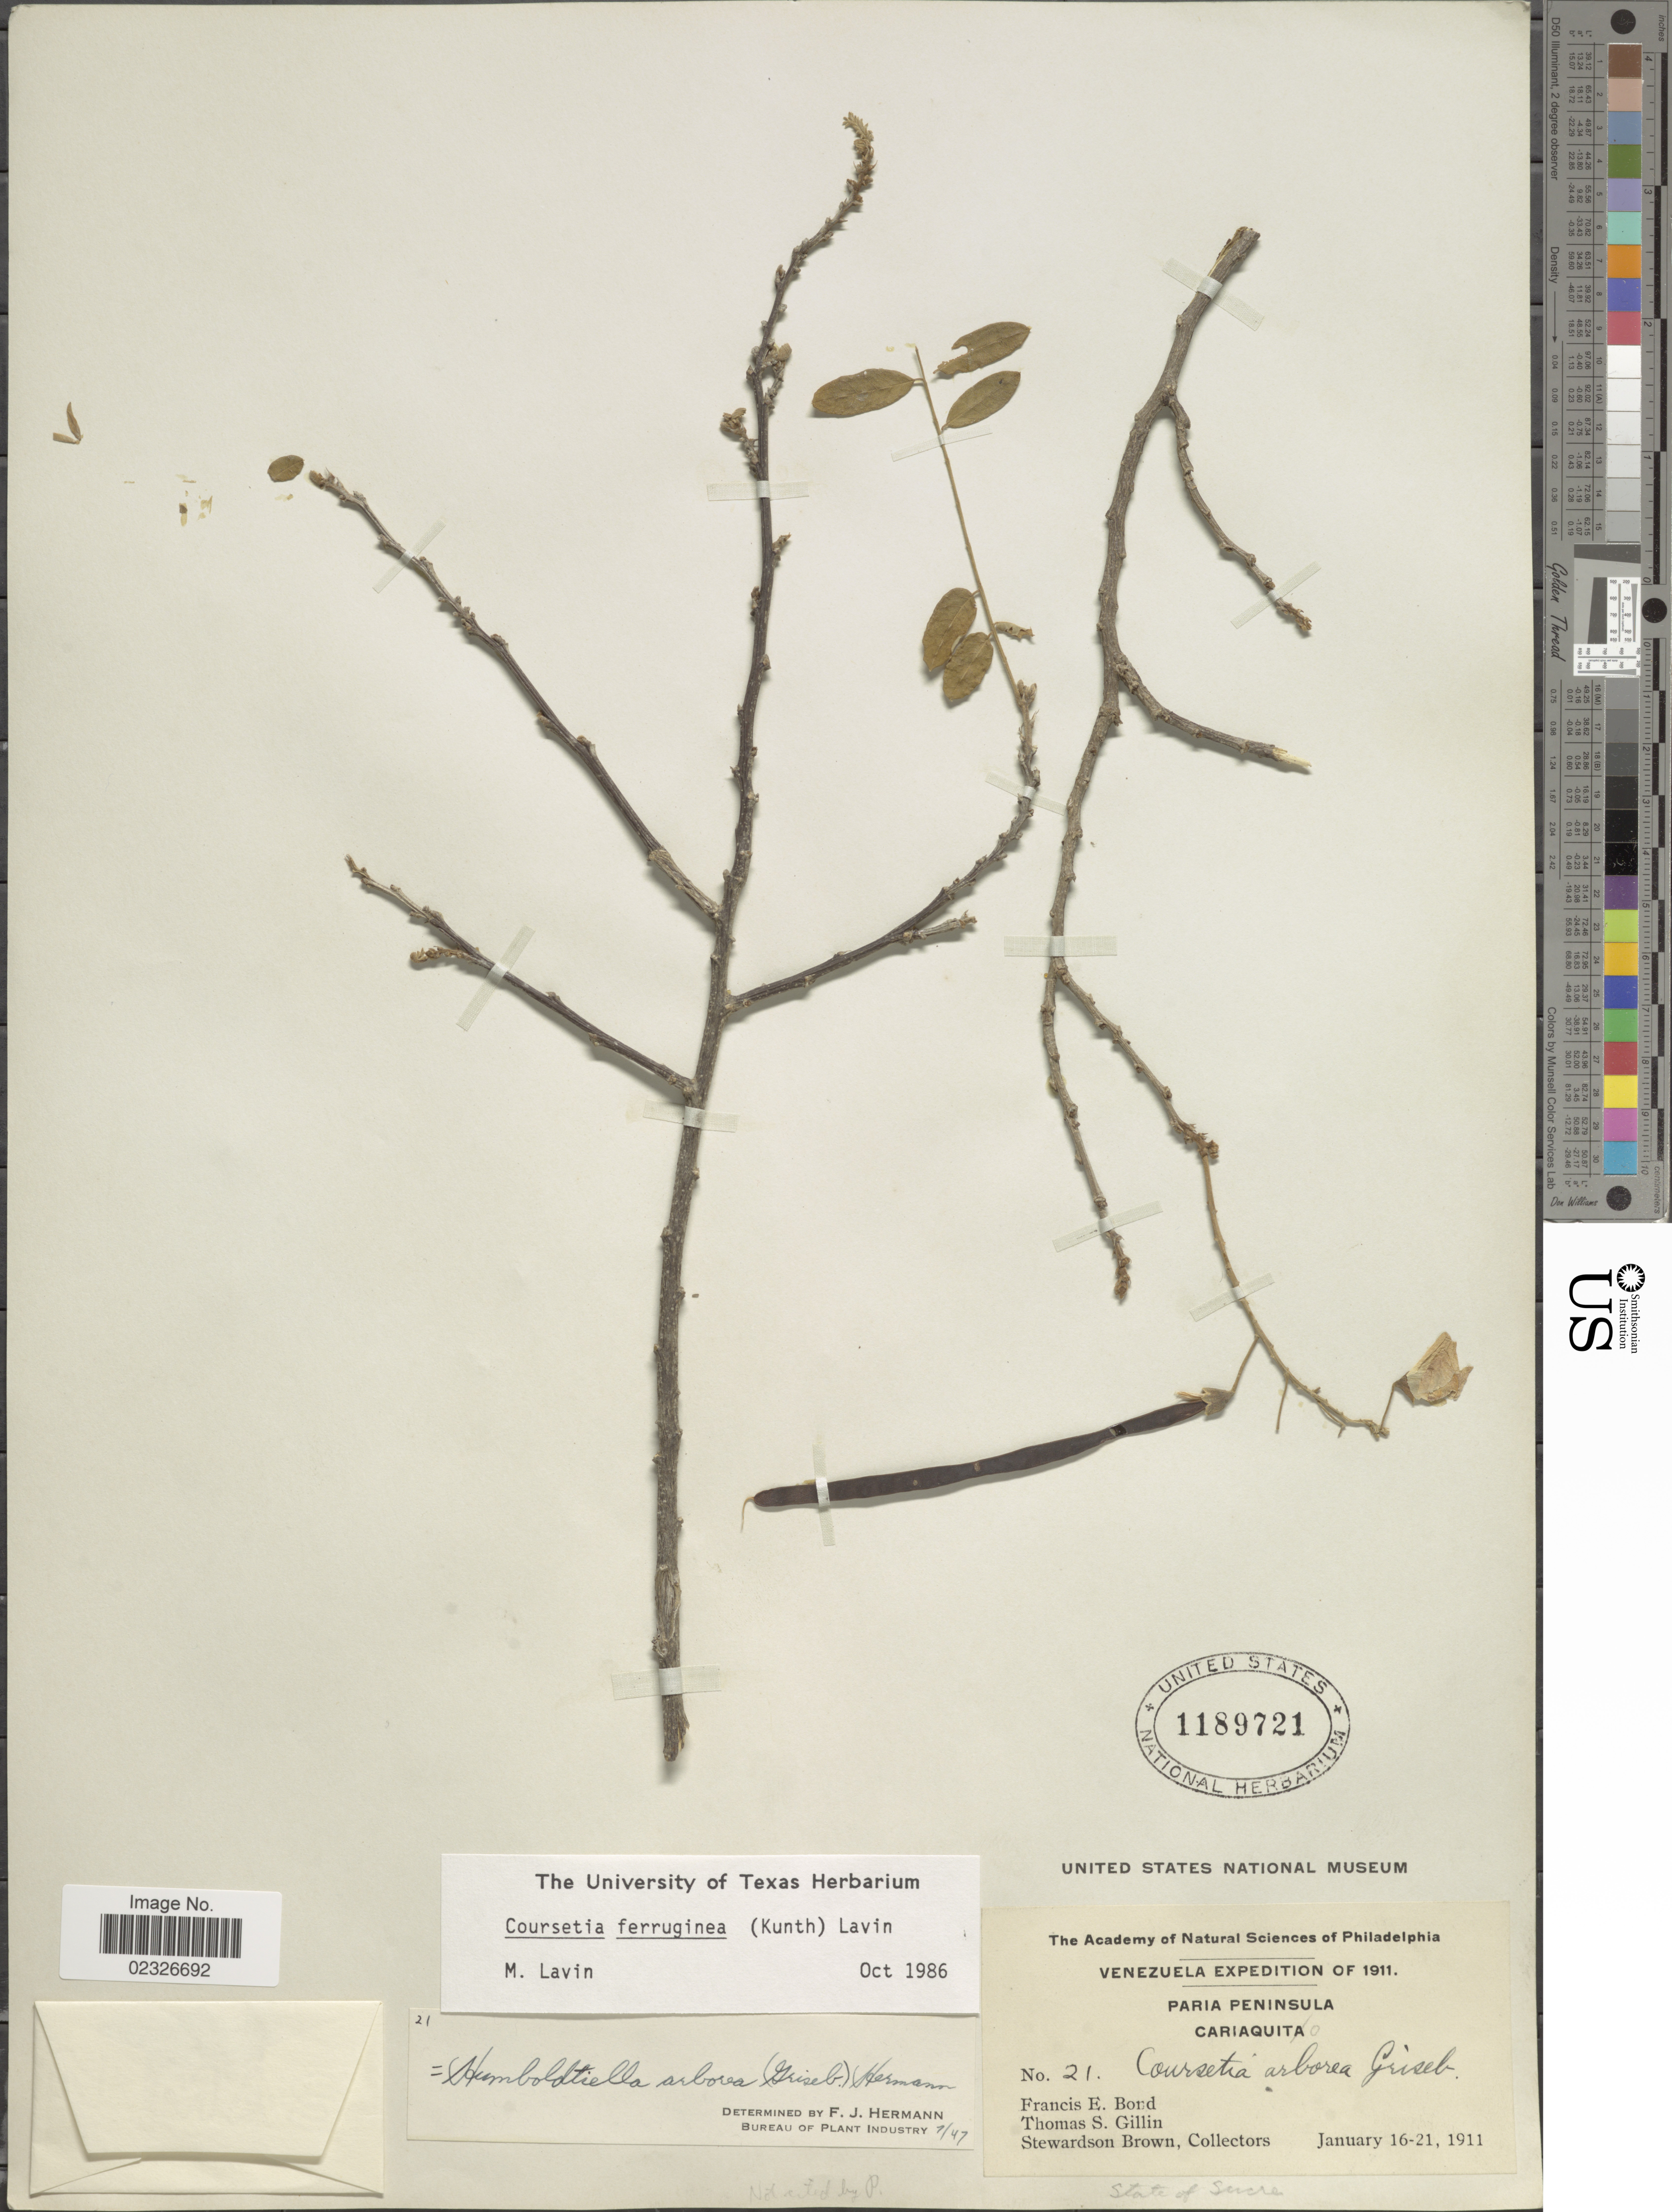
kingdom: Plantae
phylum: Tracheophyta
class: Magnoliopsida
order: Fabales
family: Fabaceae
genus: Coursetia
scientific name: Coursetia ferruginea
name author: (Kunth) Lavin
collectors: F. Bond, T. Gillin & S. Brown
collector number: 21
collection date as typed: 16-21 January 1911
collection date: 1911-01-16/1911-01-21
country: Venezuela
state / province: Sucre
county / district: Valdez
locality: Paria Peninsula, Cariaquito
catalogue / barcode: US 1189721